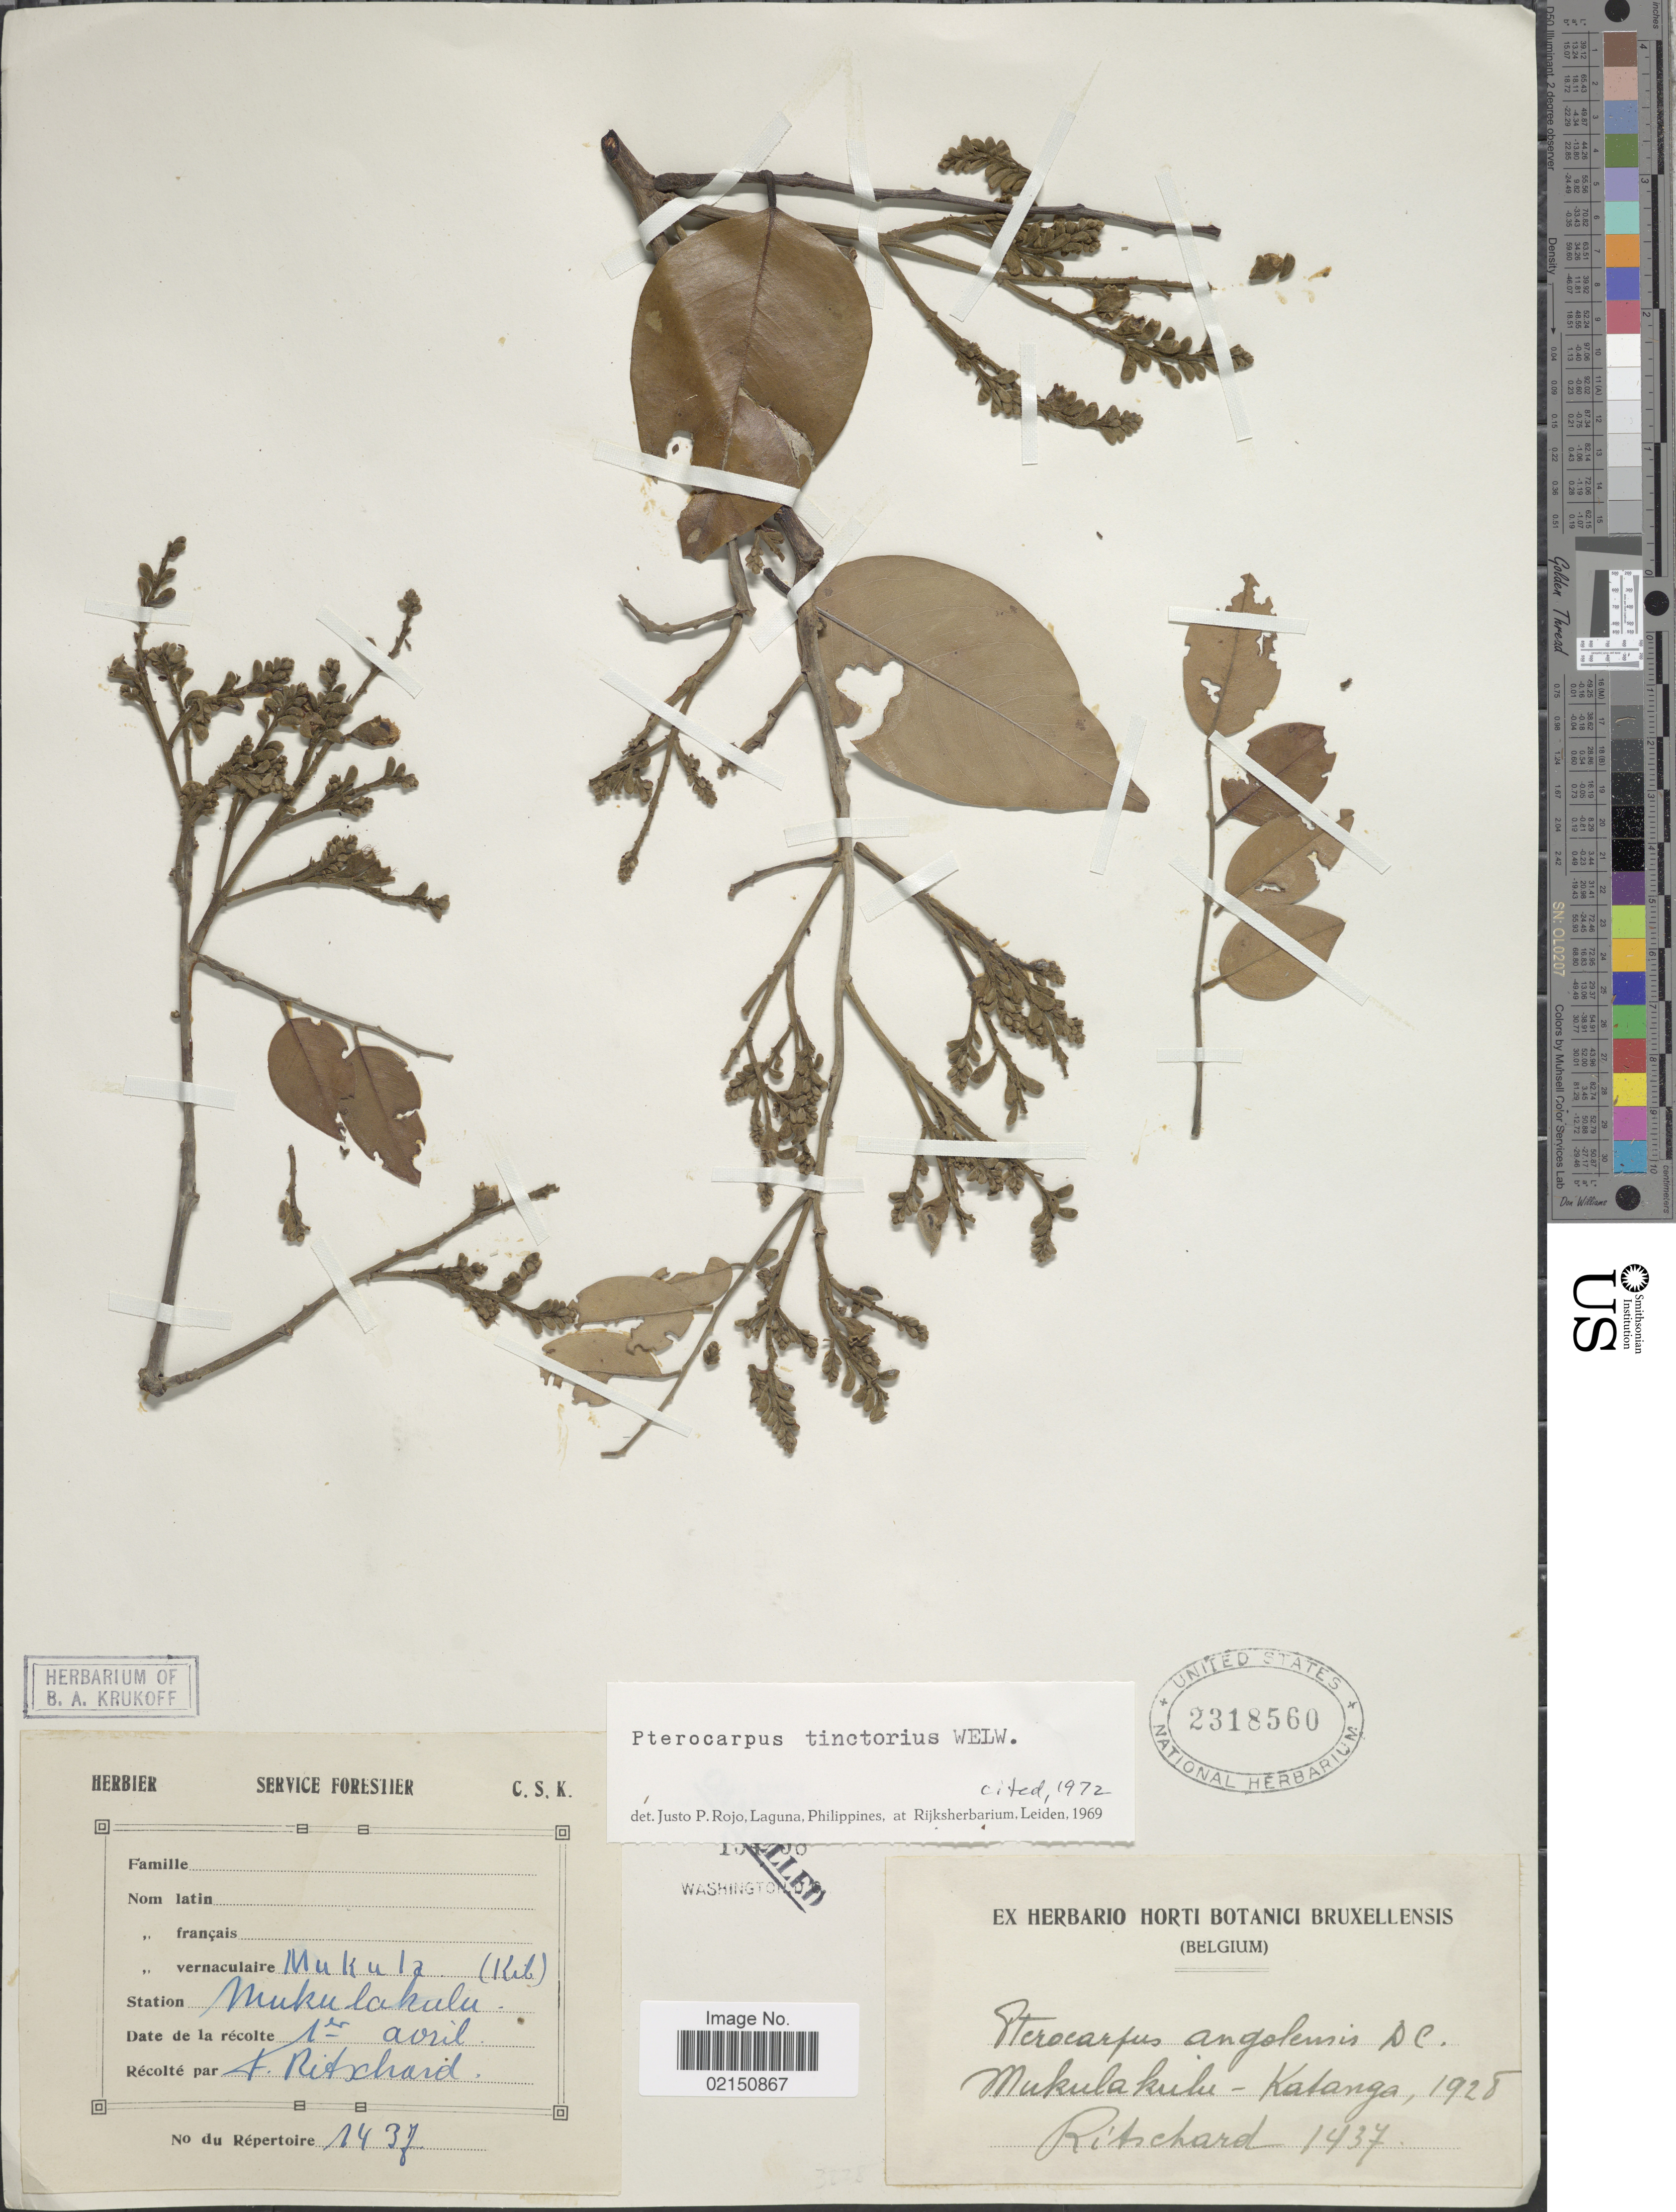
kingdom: Plantae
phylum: Tracheophyta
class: Magnoliopsida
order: Fabales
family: Fabaceae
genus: Pterocarpus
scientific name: Pterocarpus tinctorius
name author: Welw.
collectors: F. Ritschard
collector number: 1437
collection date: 1928-04-01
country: Congo, Democratic Republic of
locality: Station Mukulakuhe, Katanga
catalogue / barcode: US 2318560